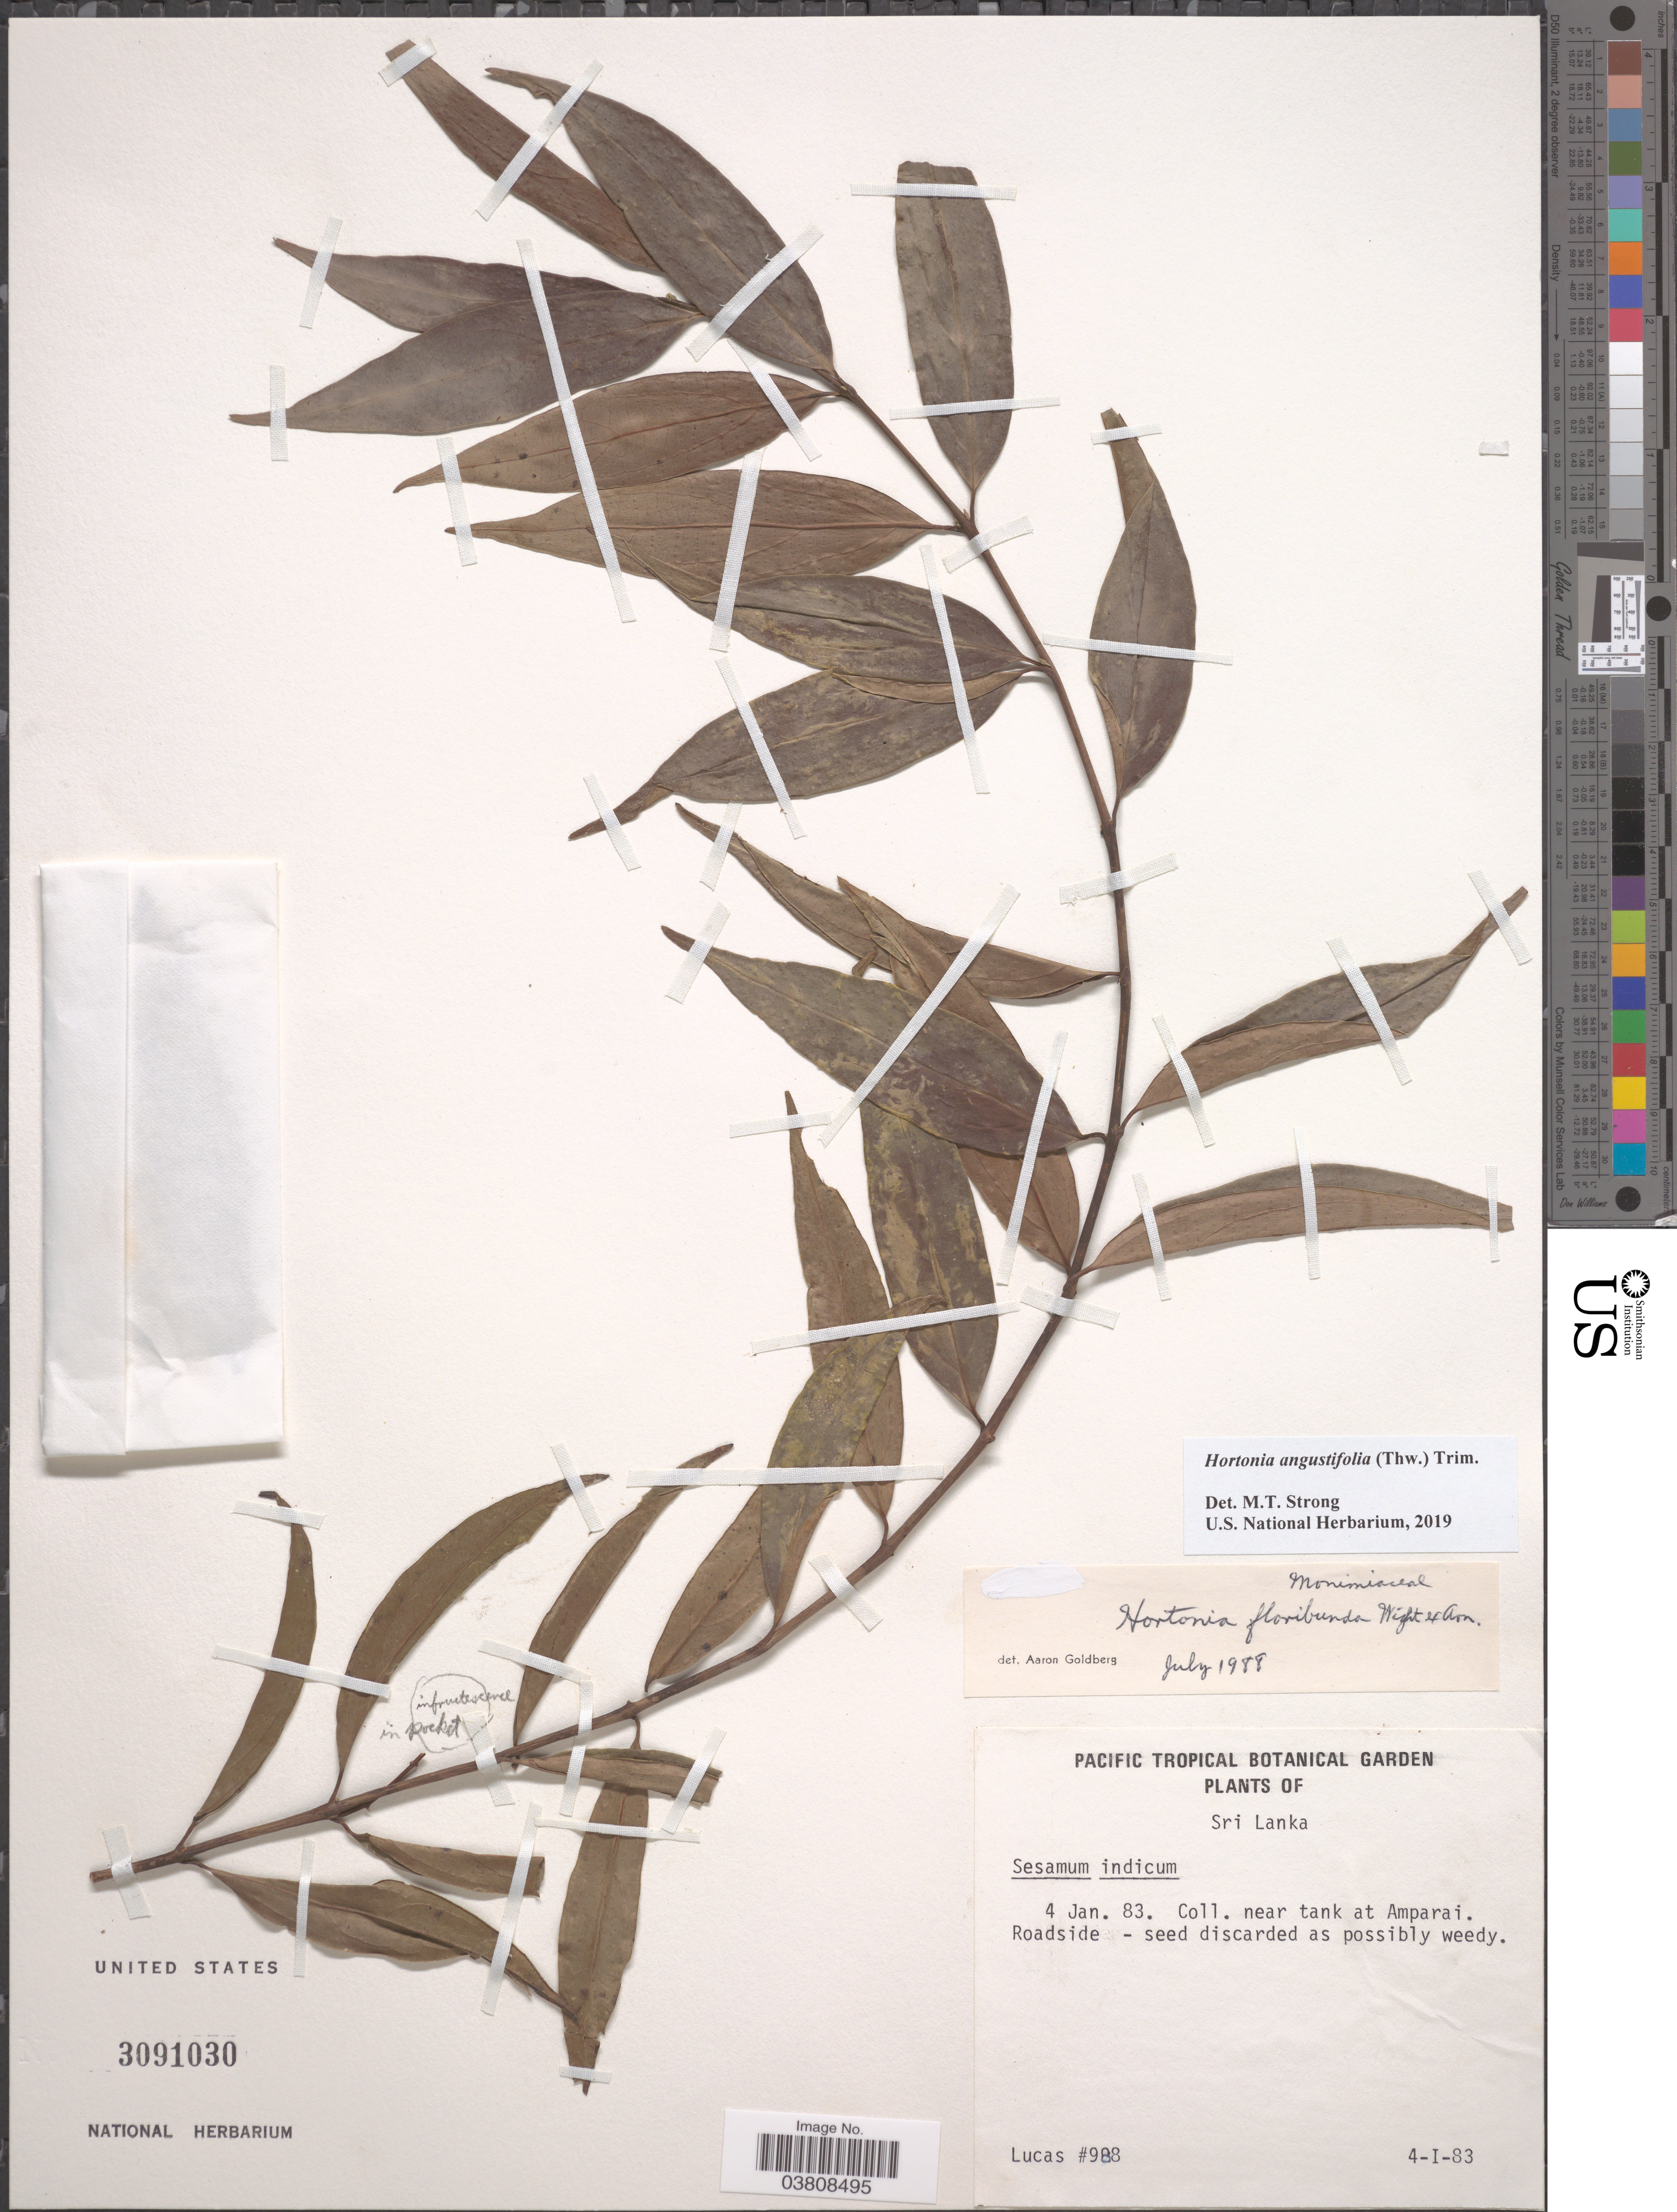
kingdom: Plantae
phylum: Tracheophyta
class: Magnoliopsida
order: Laurales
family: Monimiaceae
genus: Hortonia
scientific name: Hortonia angustifolia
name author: Trimen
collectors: Lucas, --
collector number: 988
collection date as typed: Transcribed d/m/y: 4/1/83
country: Sri Lanka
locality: Near tank at Amparai. Roadside.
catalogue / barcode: US 3091030